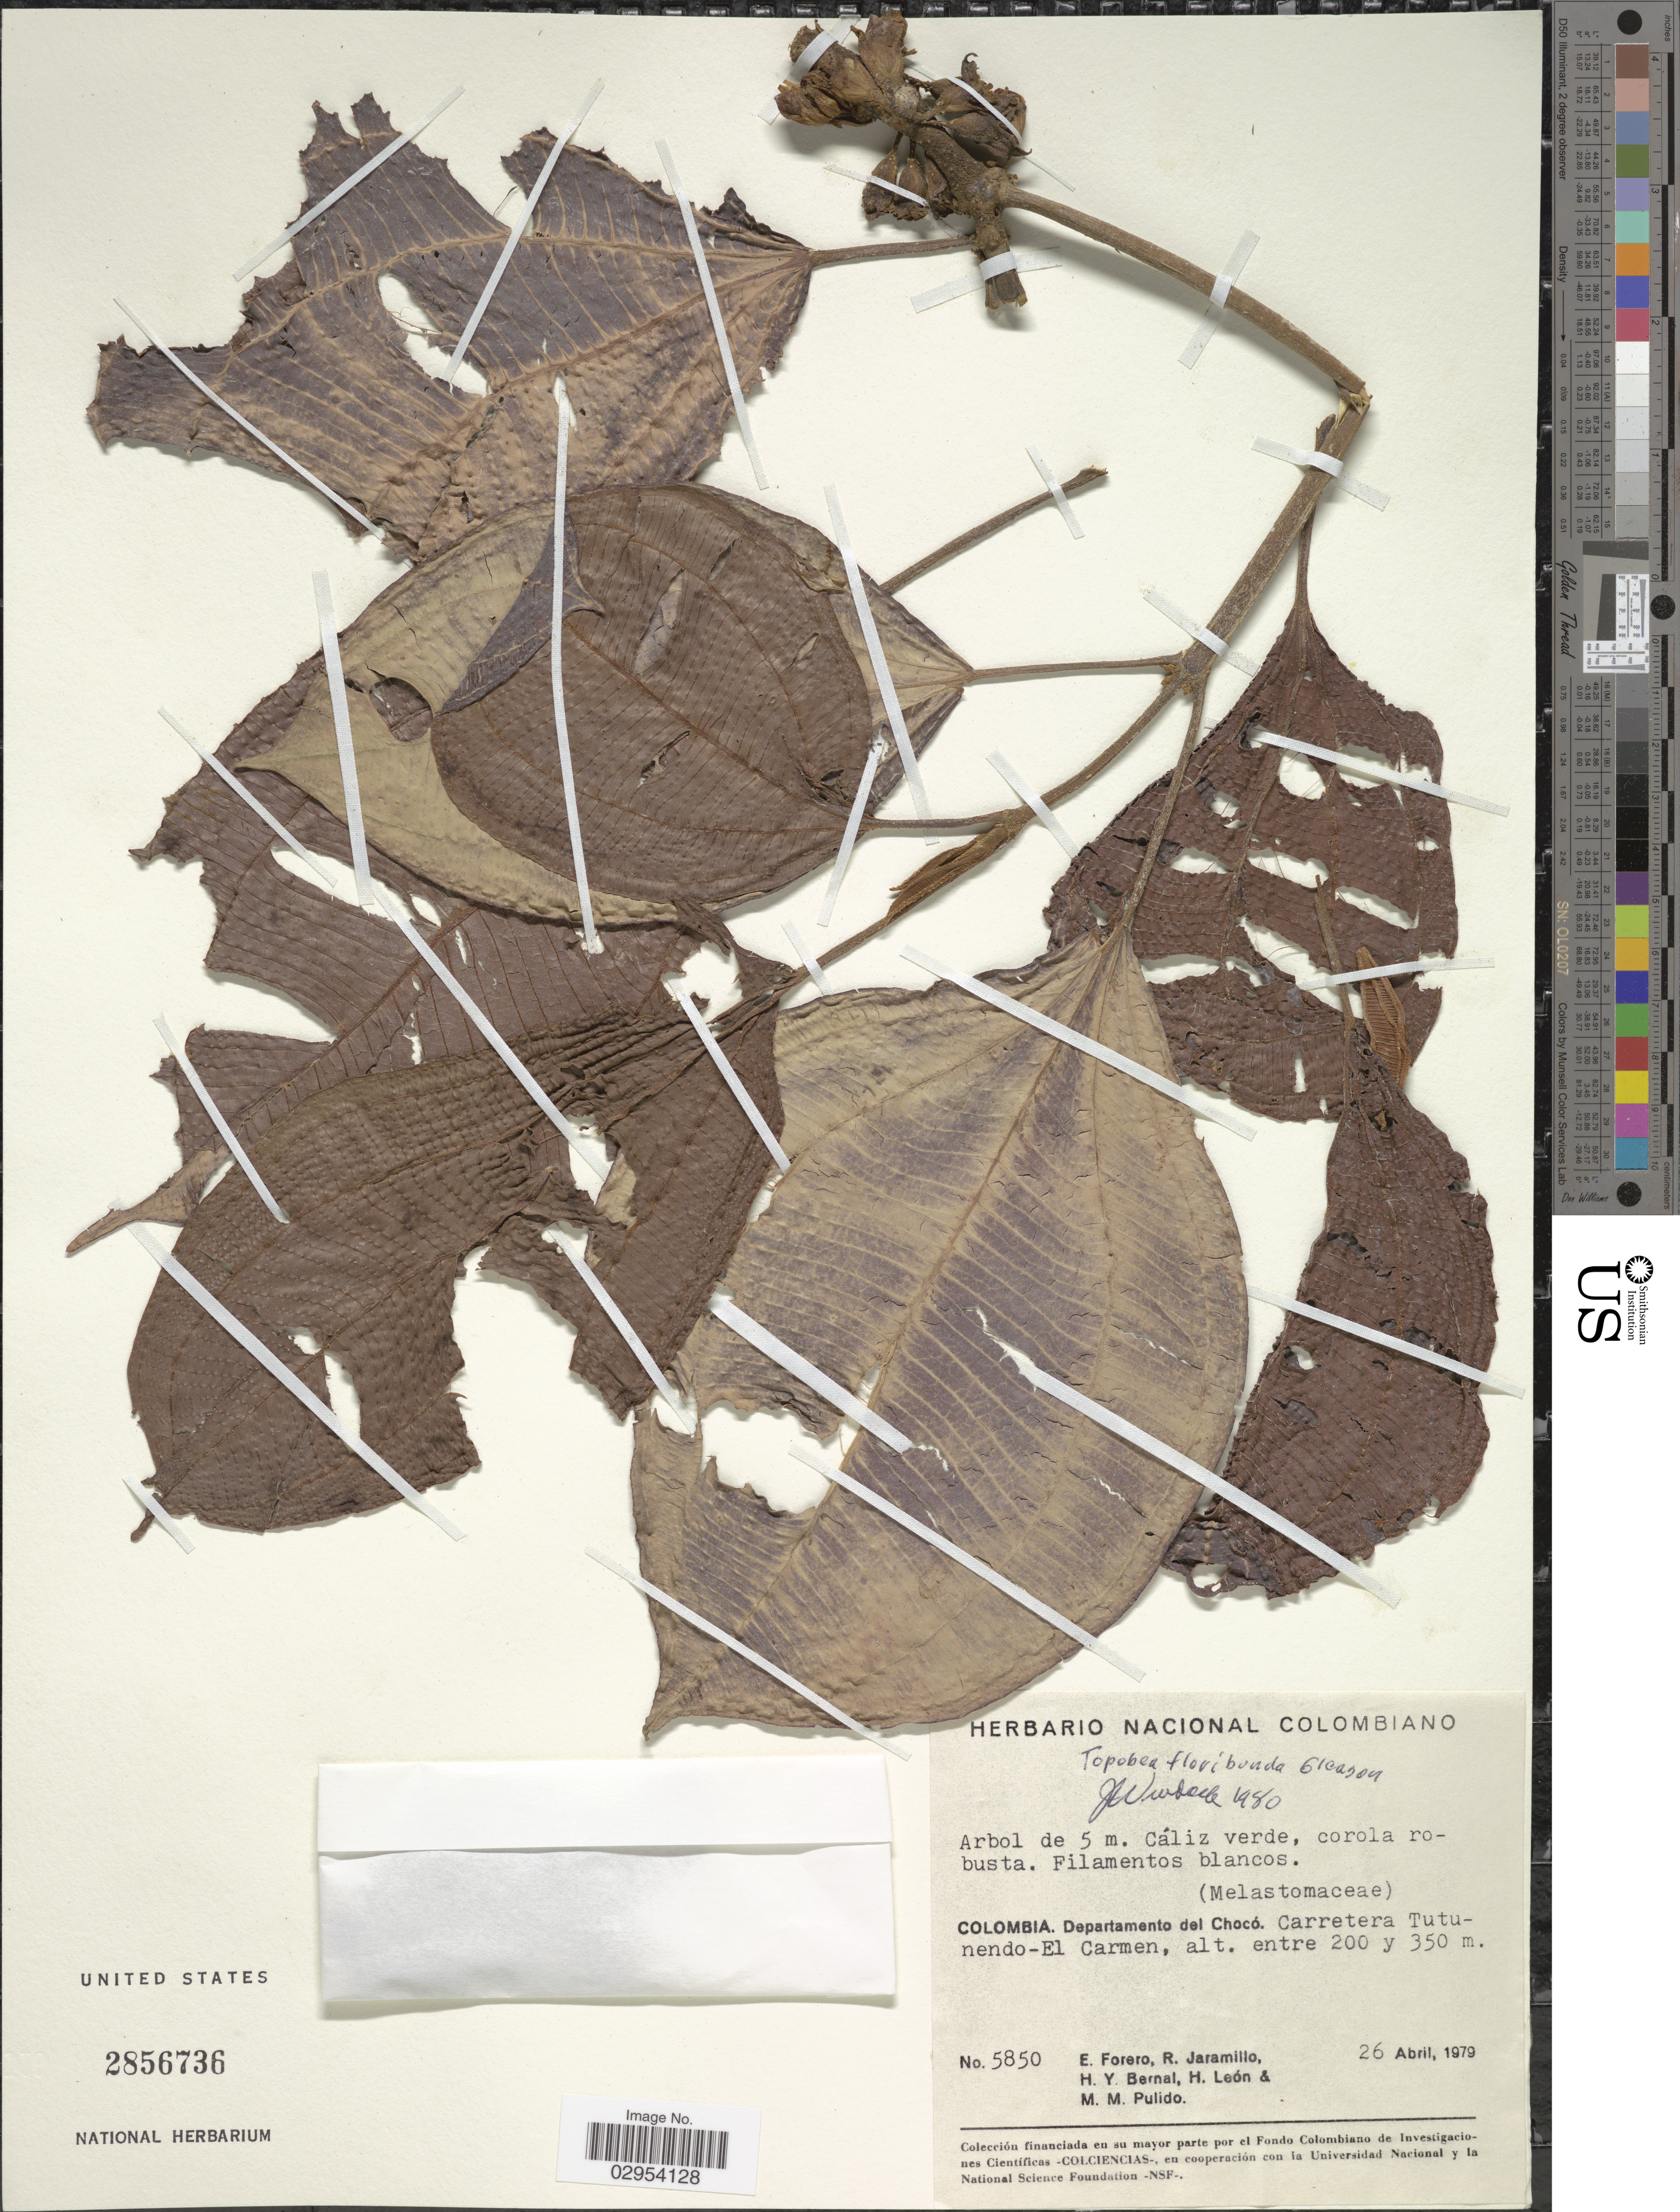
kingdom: Plantae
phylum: Tracheophyta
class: Magnoliopsida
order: Myrtales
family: Melastomataceae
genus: Topobea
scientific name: Topobea floribunda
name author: Gleason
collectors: E. Forero, R. Jaramillo, H. Y. Bernal, H. León & M. Pulido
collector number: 5850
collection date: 1979-04-26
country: Colombia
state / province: Chocó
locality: Departamento del Chocó. Carretera Tutunendo-El Carmen.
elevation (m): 200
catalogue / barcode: US 2856736